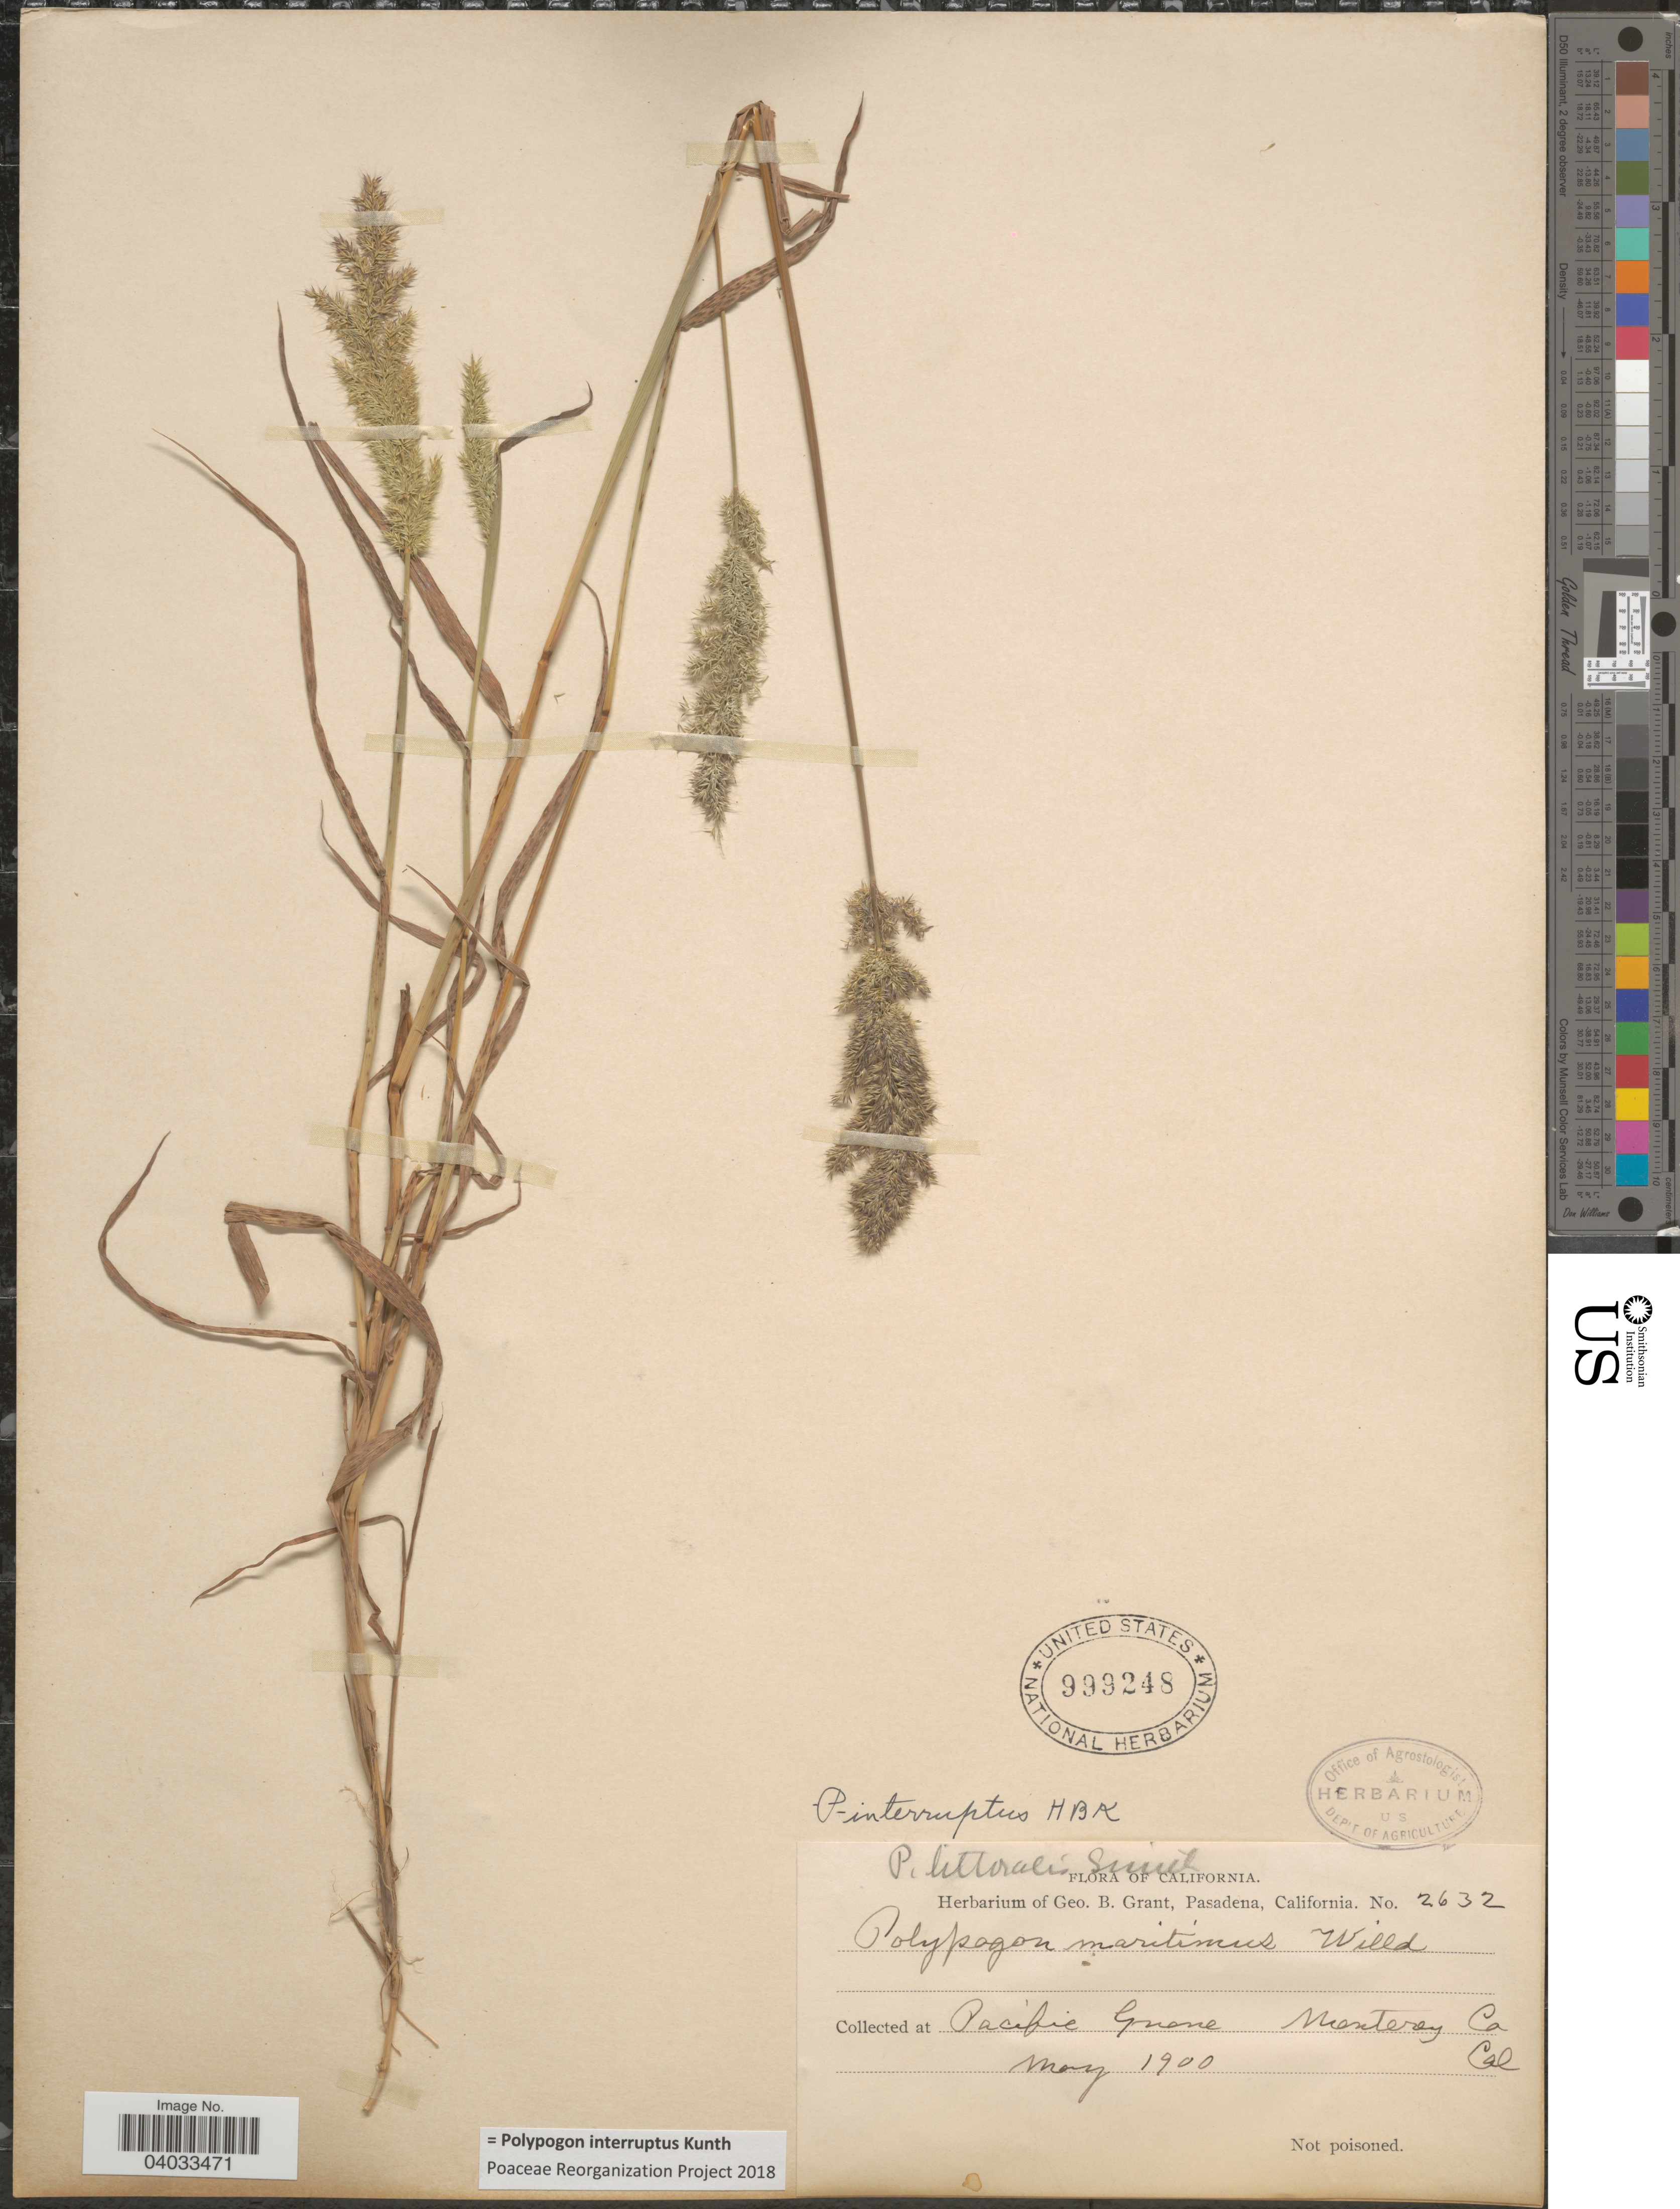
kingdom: Plantae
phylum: Tracheophyta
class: Liliopsida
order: Poales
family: Poaceae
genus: Polypogon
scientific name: Polypogon interruptus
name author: Kunth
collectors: ex herb. Geo. B. Grant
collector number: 2632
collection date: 1900-05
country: United States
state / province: California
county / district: Monterey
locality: At Pacific Grove. Monterey Co.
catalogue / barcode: US 999248